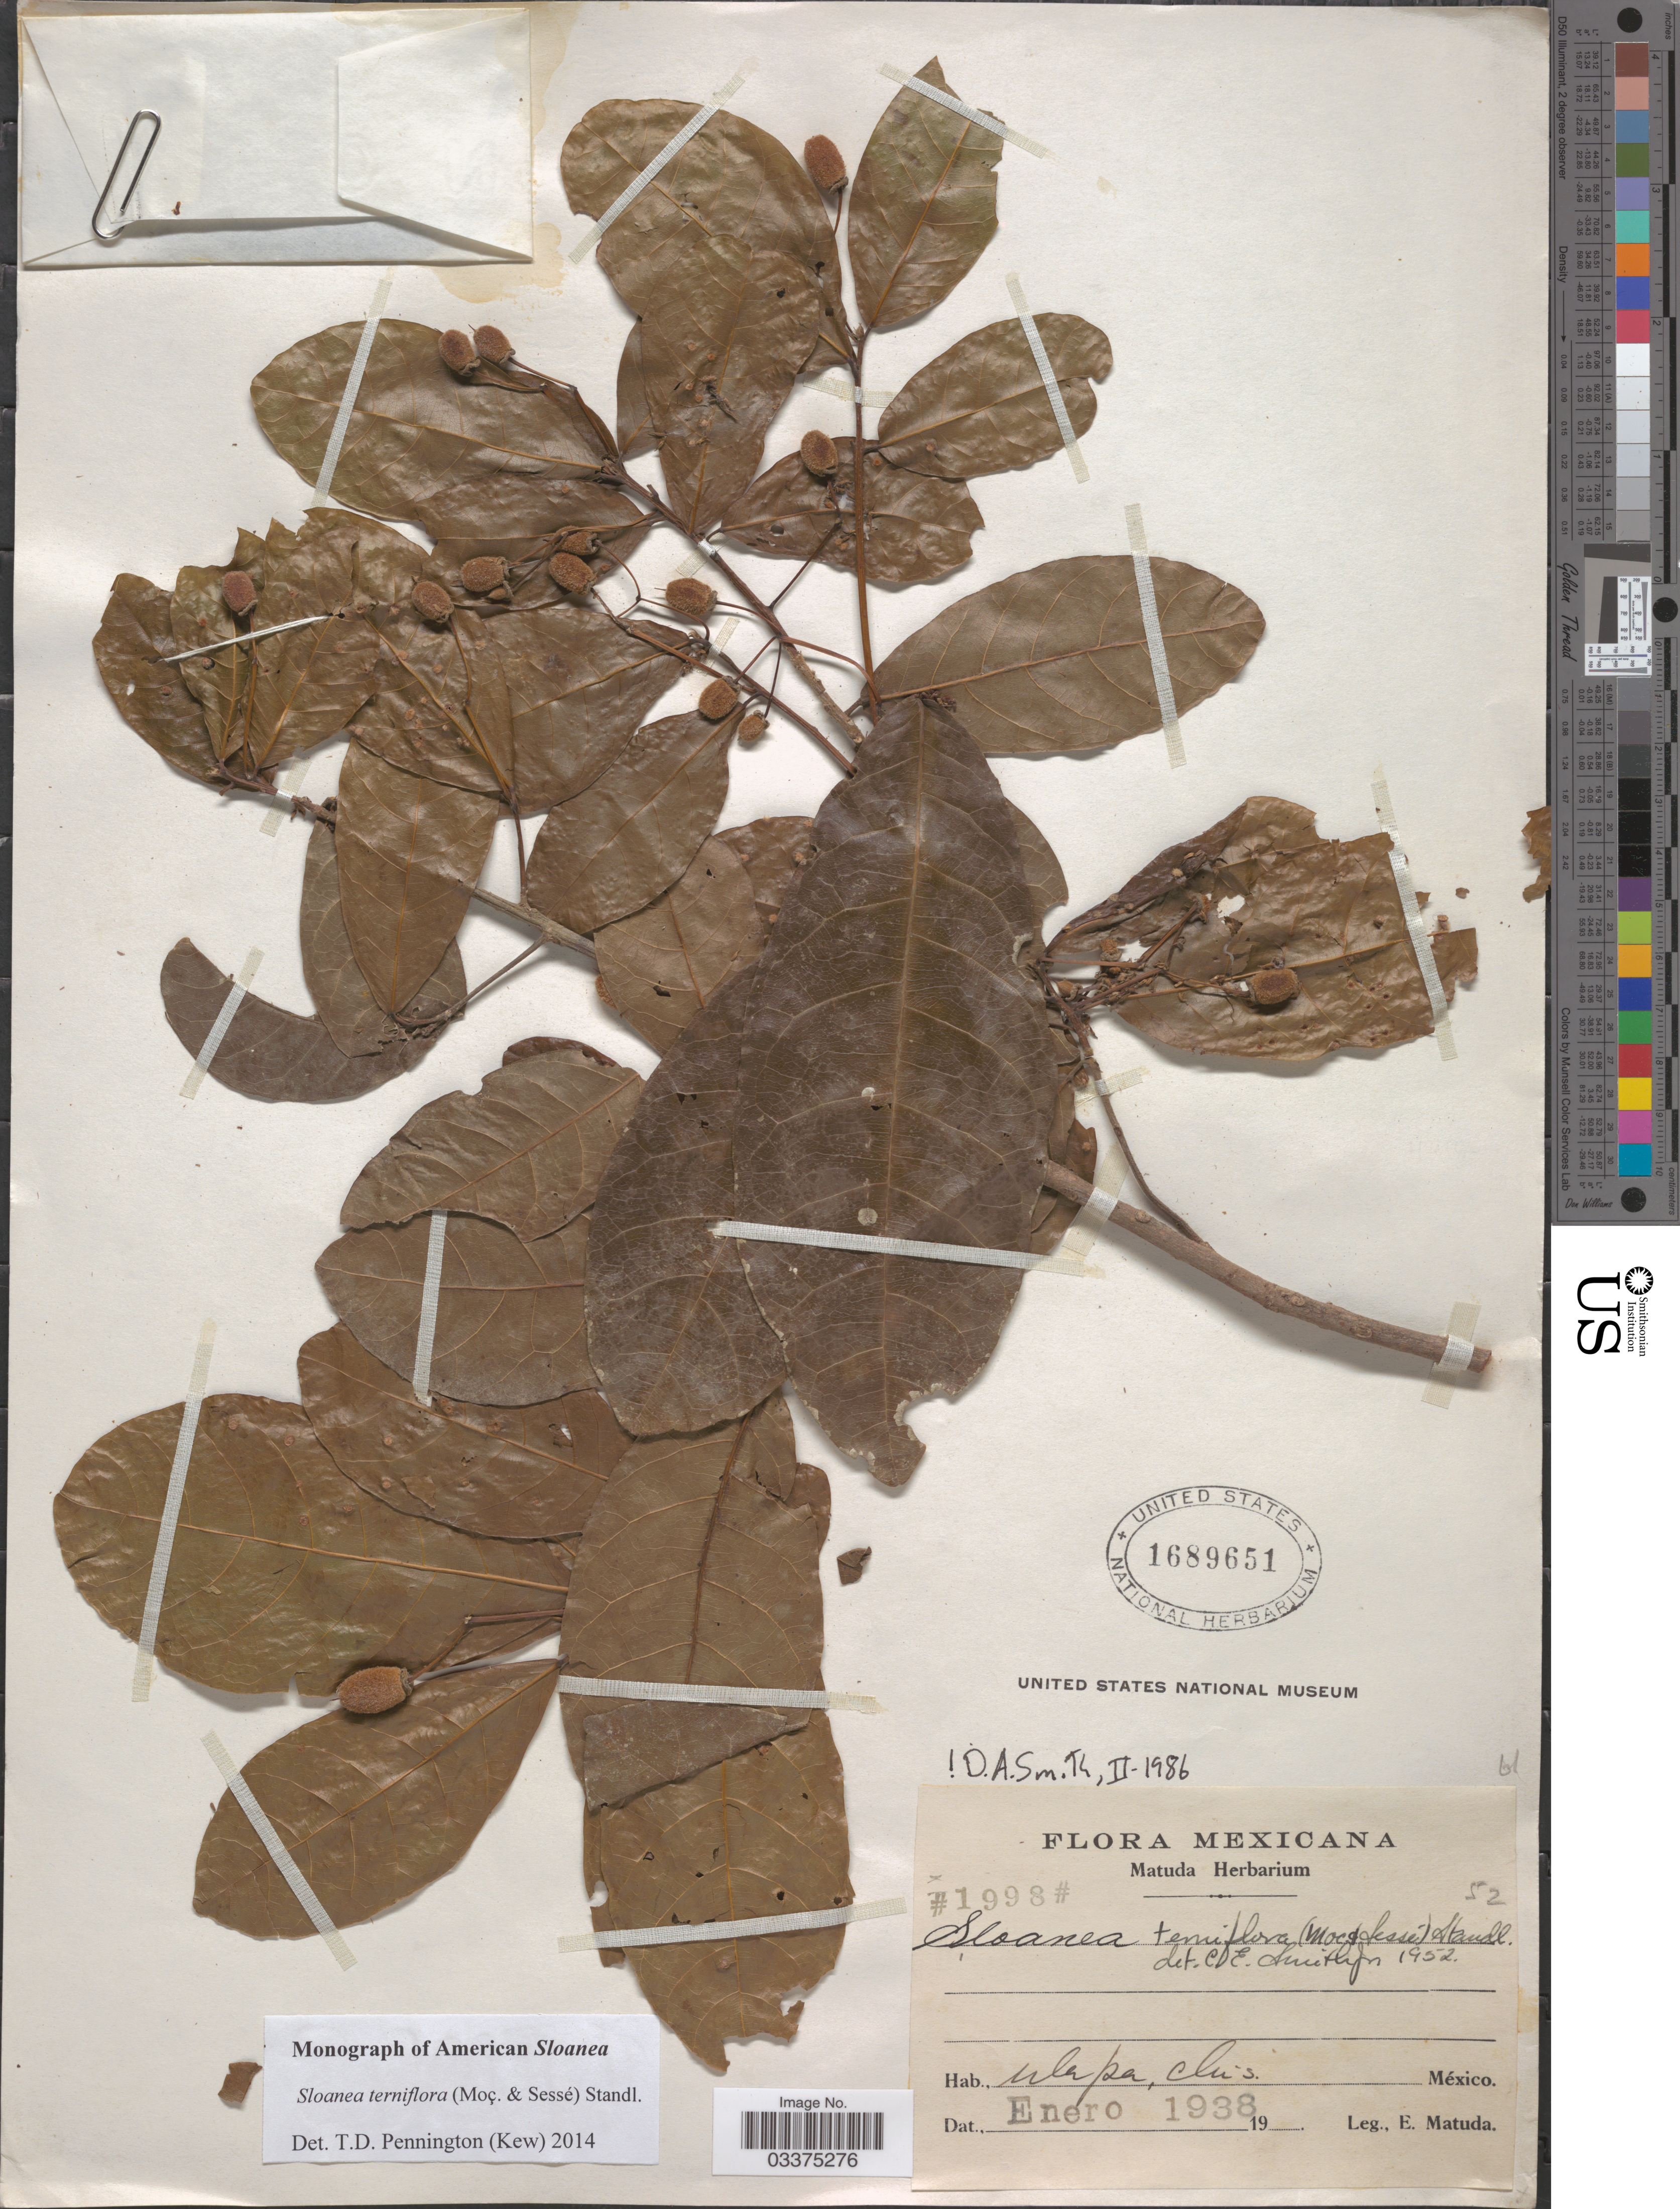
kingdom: Plantae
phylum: Tracheophyta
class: Magnoliopsida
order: Oxalidales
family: Elaeocarpaceae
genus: Sloanea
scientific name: Sloanea terniflora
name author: (Moc. & Sessé ex DC.) Standl.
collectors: E. Matuda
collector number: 1998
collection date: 1938-01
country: Mexico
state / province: Chiapas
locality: Ulapa.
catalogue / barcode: US 1689651